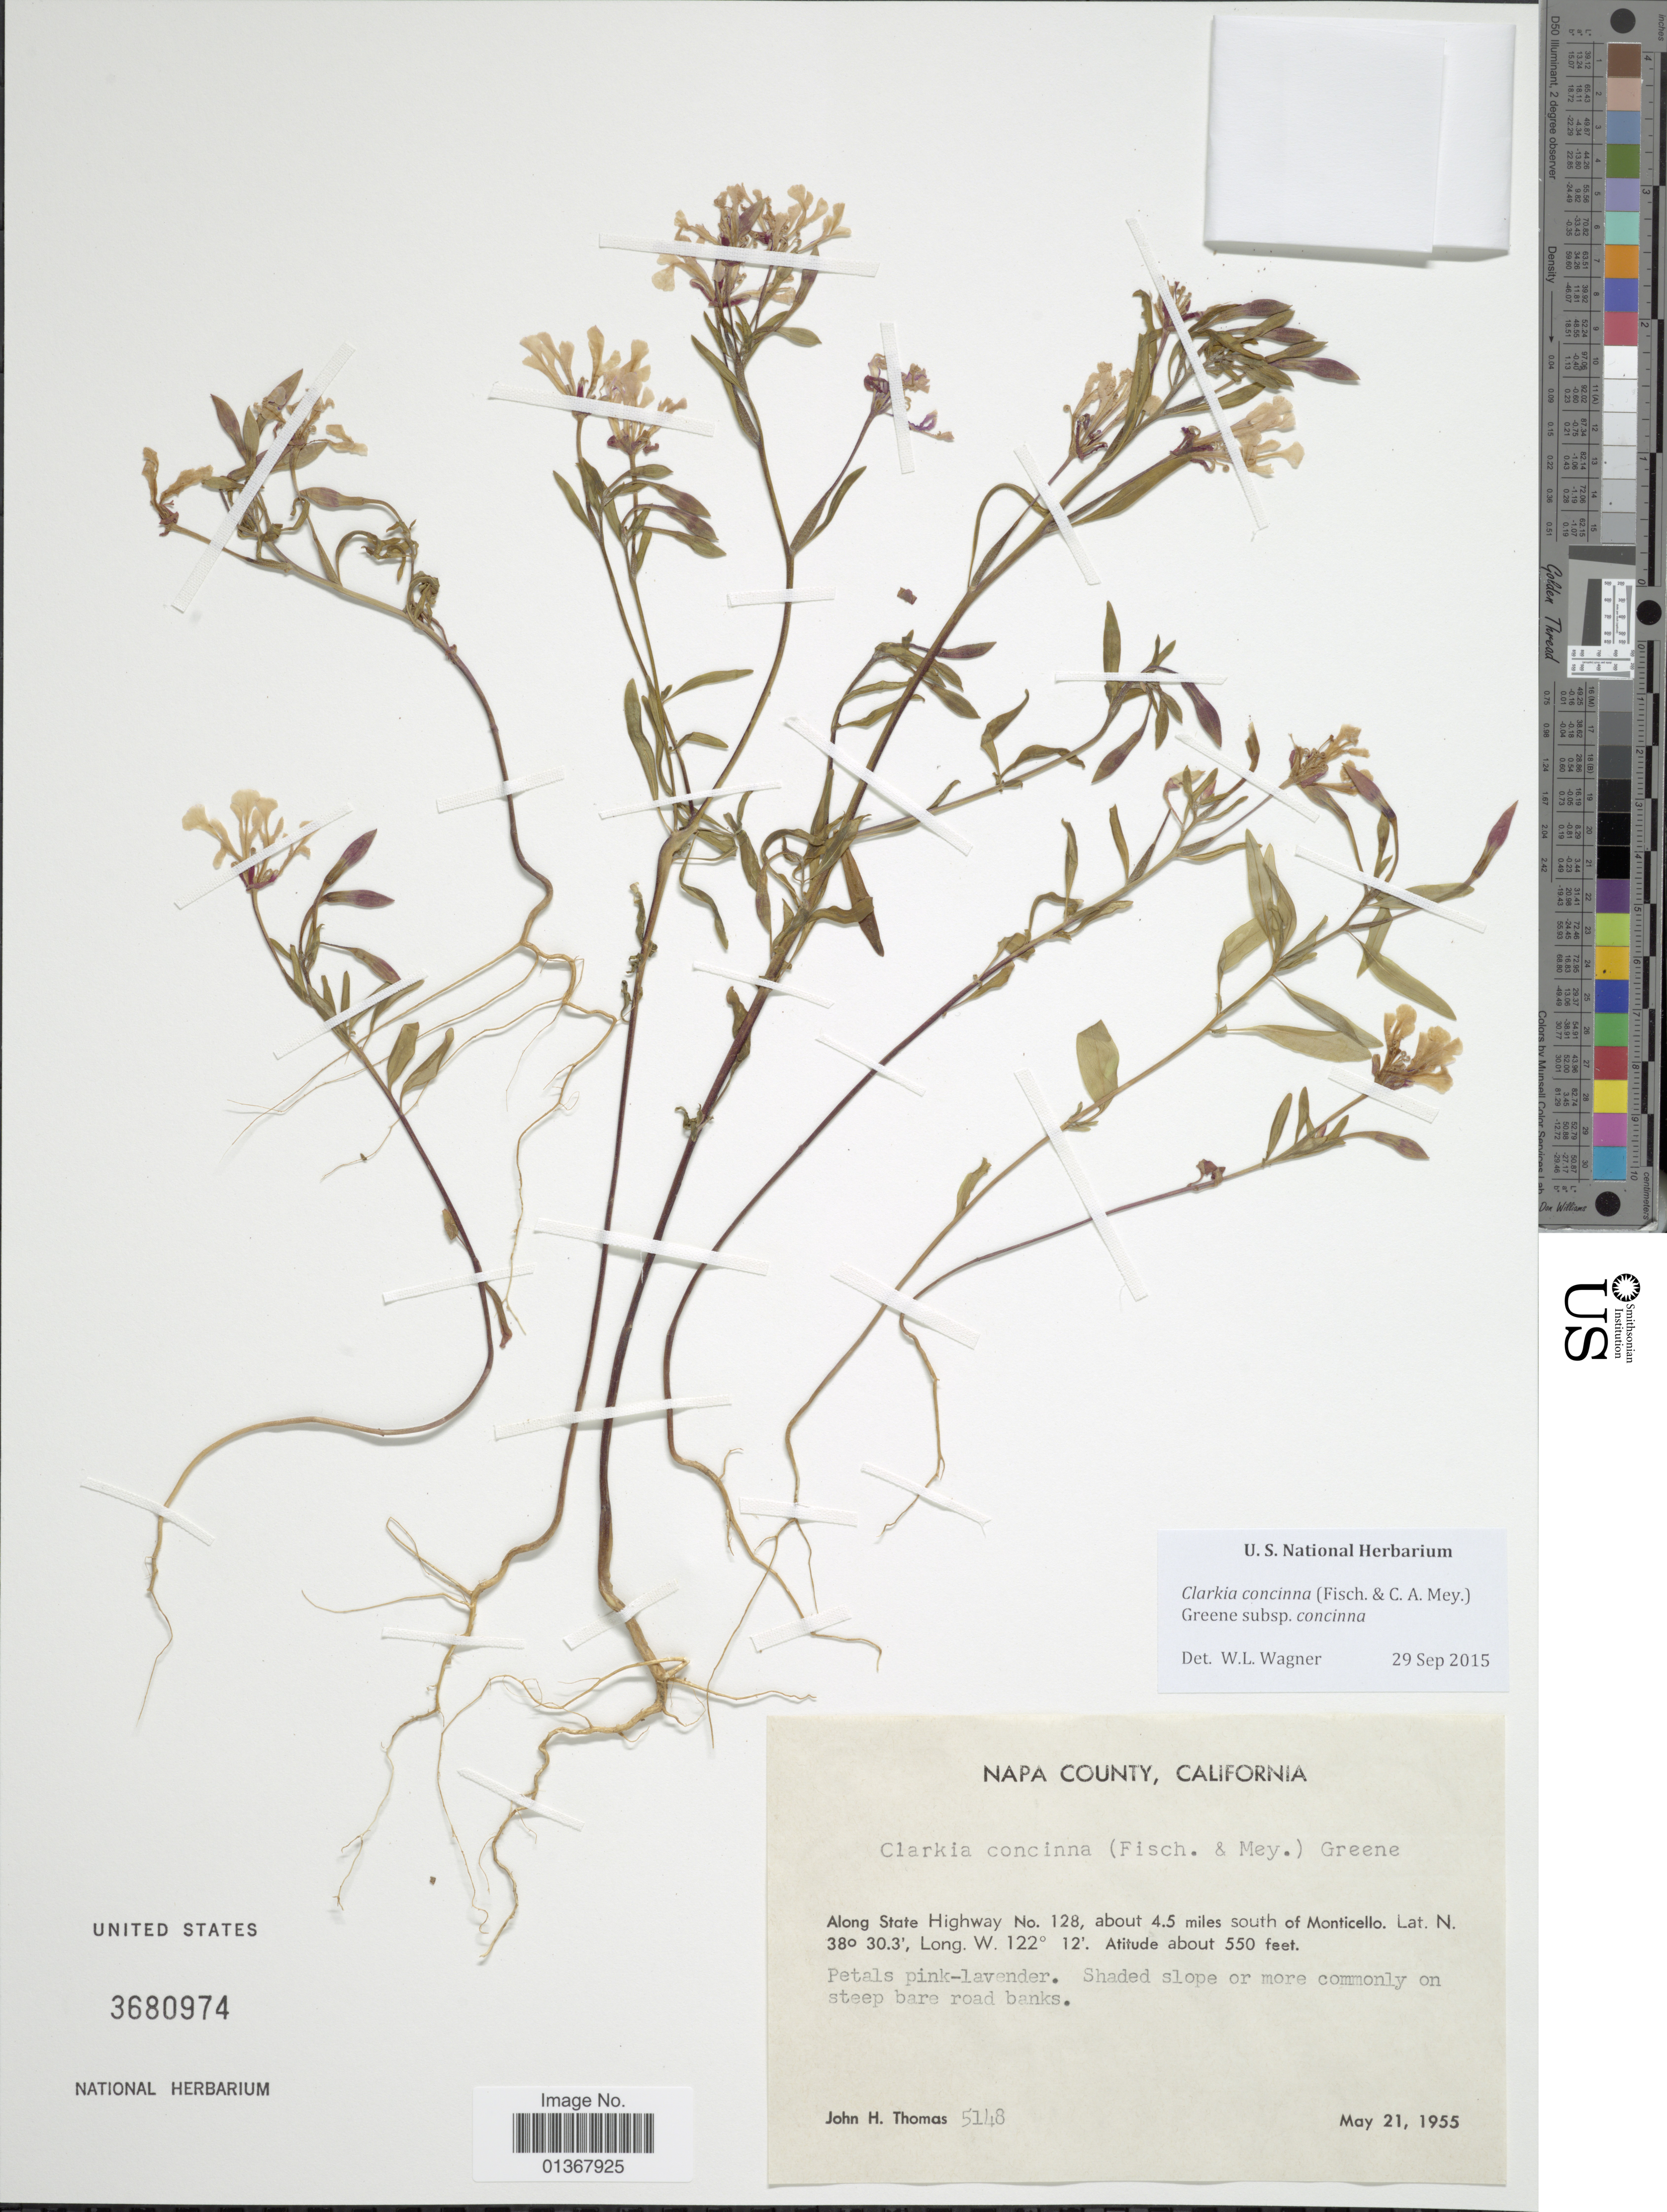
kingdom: Plantae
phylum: Tracheophyta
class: Magnoliopsida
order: Myrtales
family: Onagraceae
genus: Clarkia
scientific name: Clarkia concinna subsp. concinna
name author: (Fisch. & C.A. Mey.) Greene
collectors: J. H. Thomas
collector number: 5148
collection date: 1955-05-21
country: United States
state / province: California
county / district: Napa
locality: Napa County, Along State Highway No. 128, about 4.5 miles south of Monticello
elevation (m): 168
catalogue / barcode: US 3680974